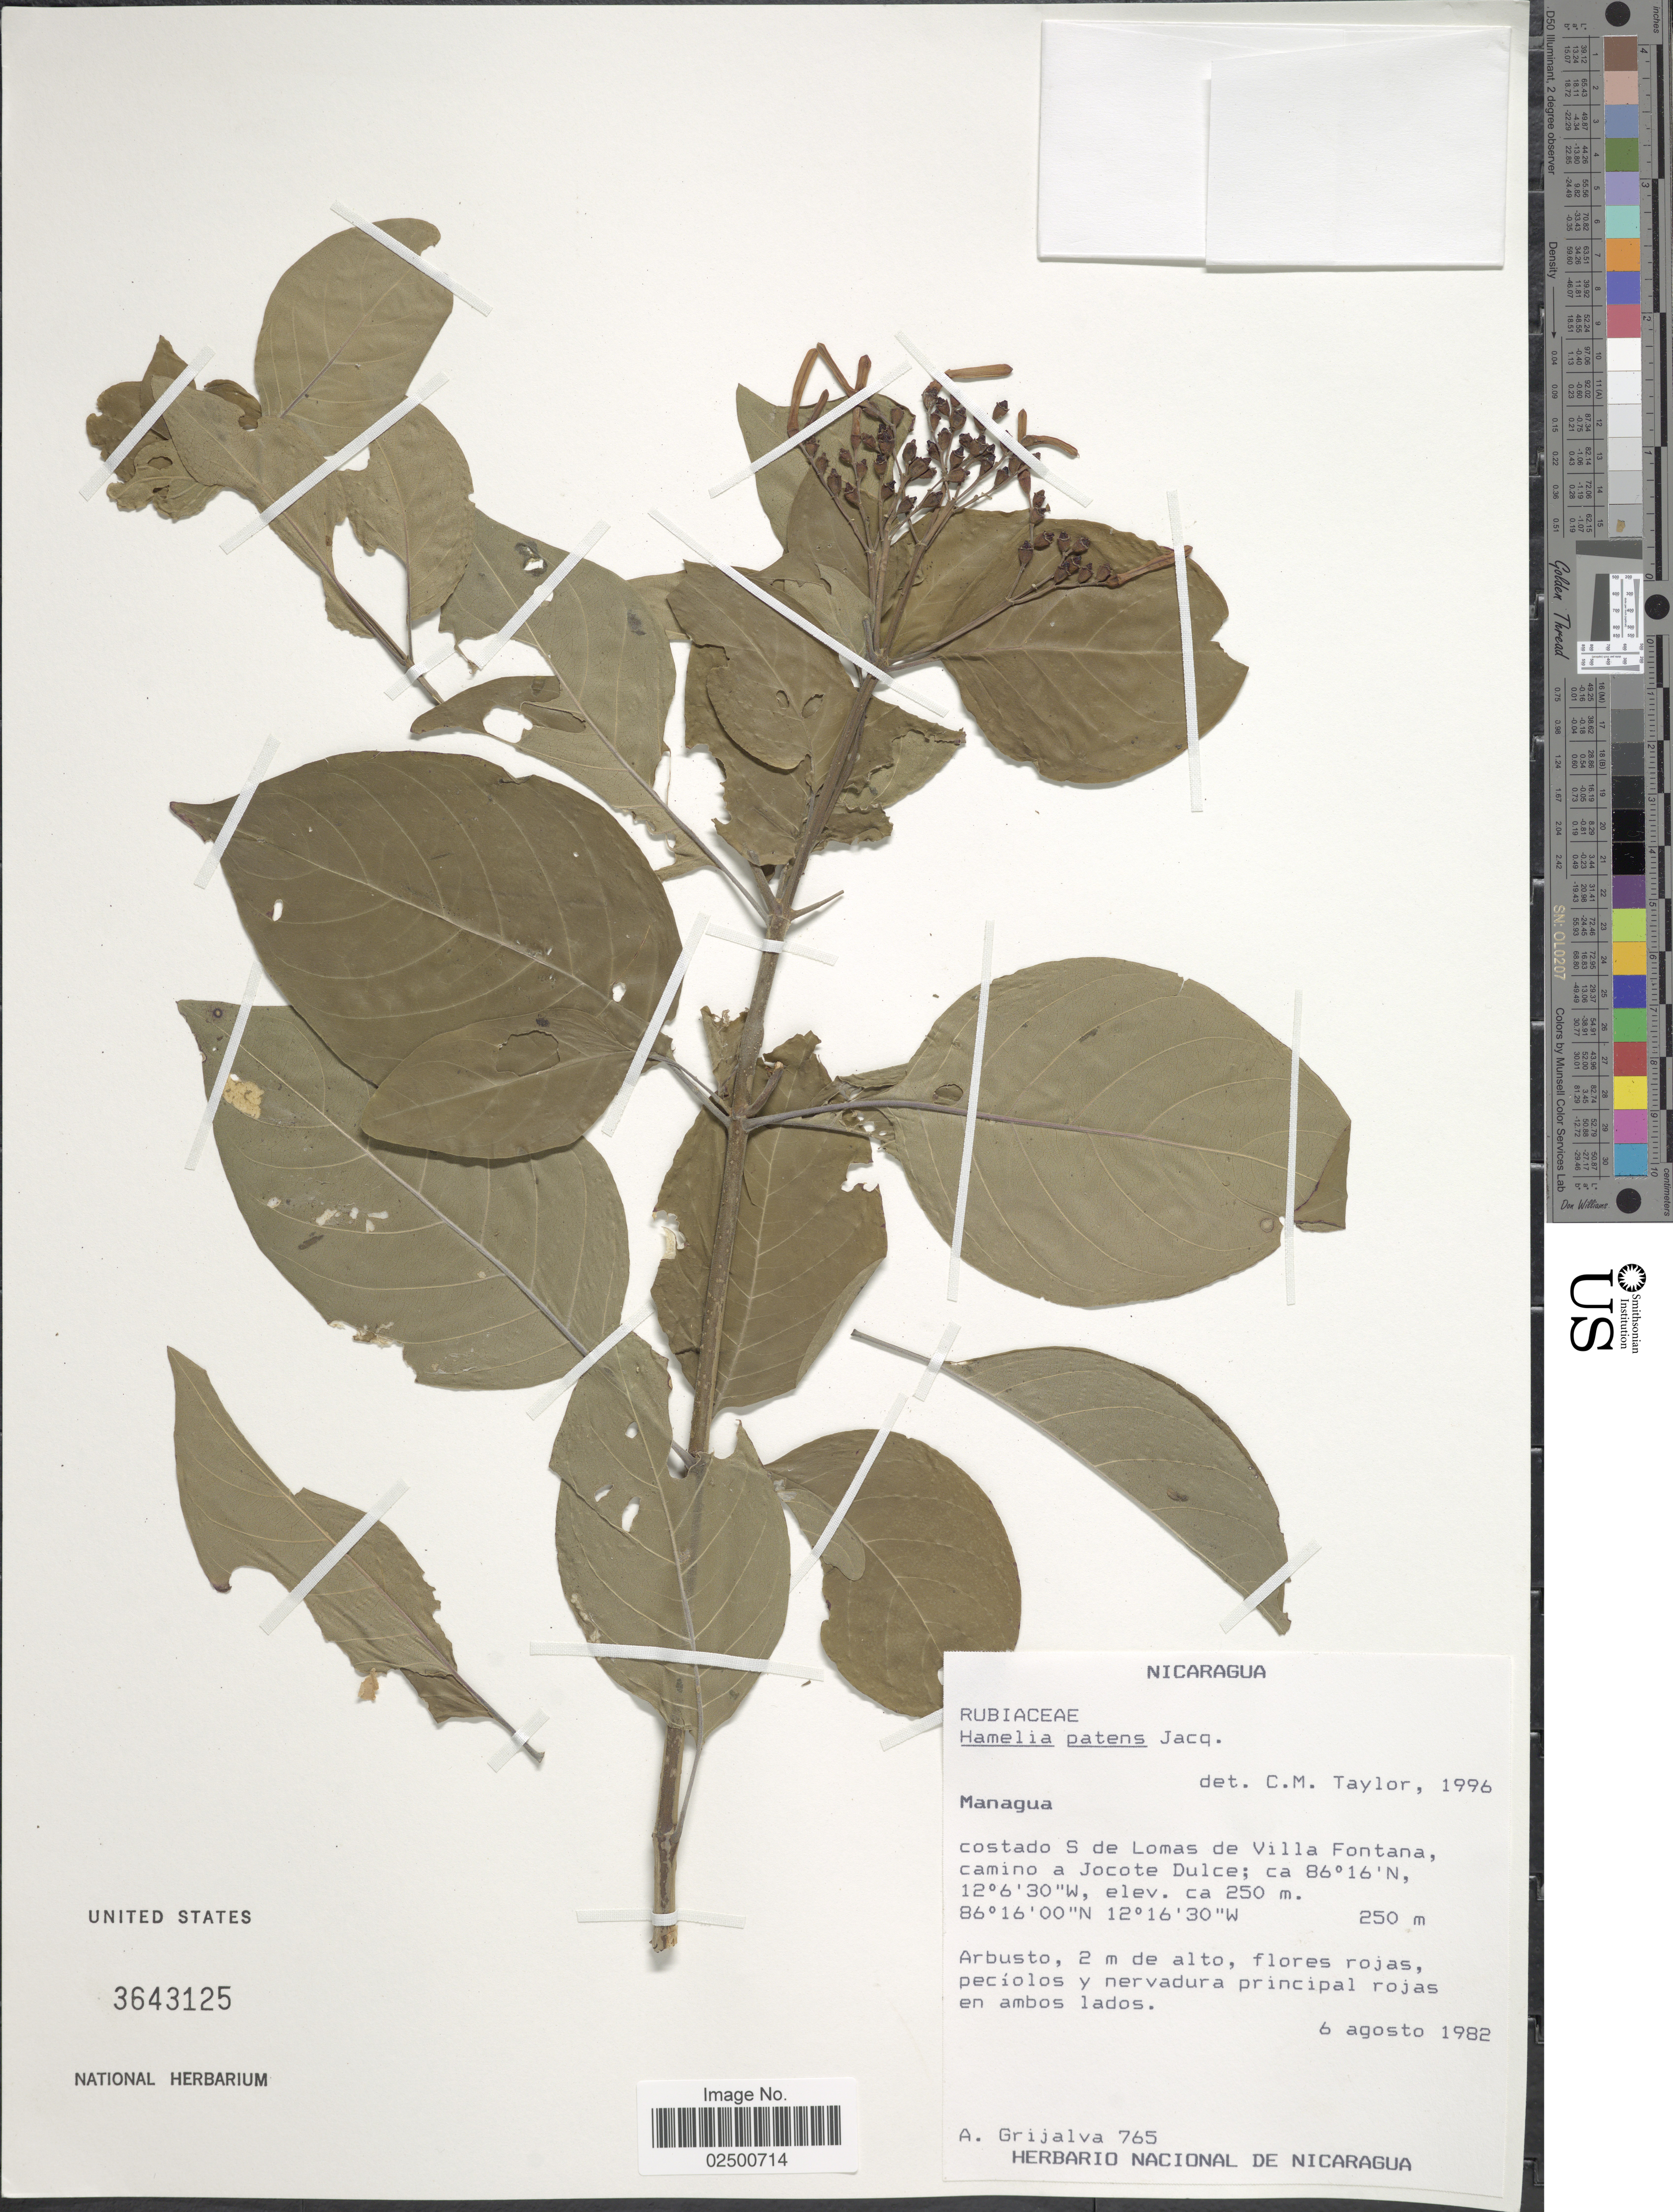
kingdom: Plantae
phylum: Tracheophyta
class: Magnoliopsida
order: Gentianales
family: Rubiaceae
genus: Hamelia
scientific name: Hamelia patens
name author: Jacq.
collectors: A. Grijalva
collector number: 765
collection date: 1982-08-06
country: Nicaragua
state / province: Managua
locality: Costado S de Lomas de Villa Fontana, camino a Jocote Dulce.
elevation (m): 250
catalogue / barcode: US 3643125